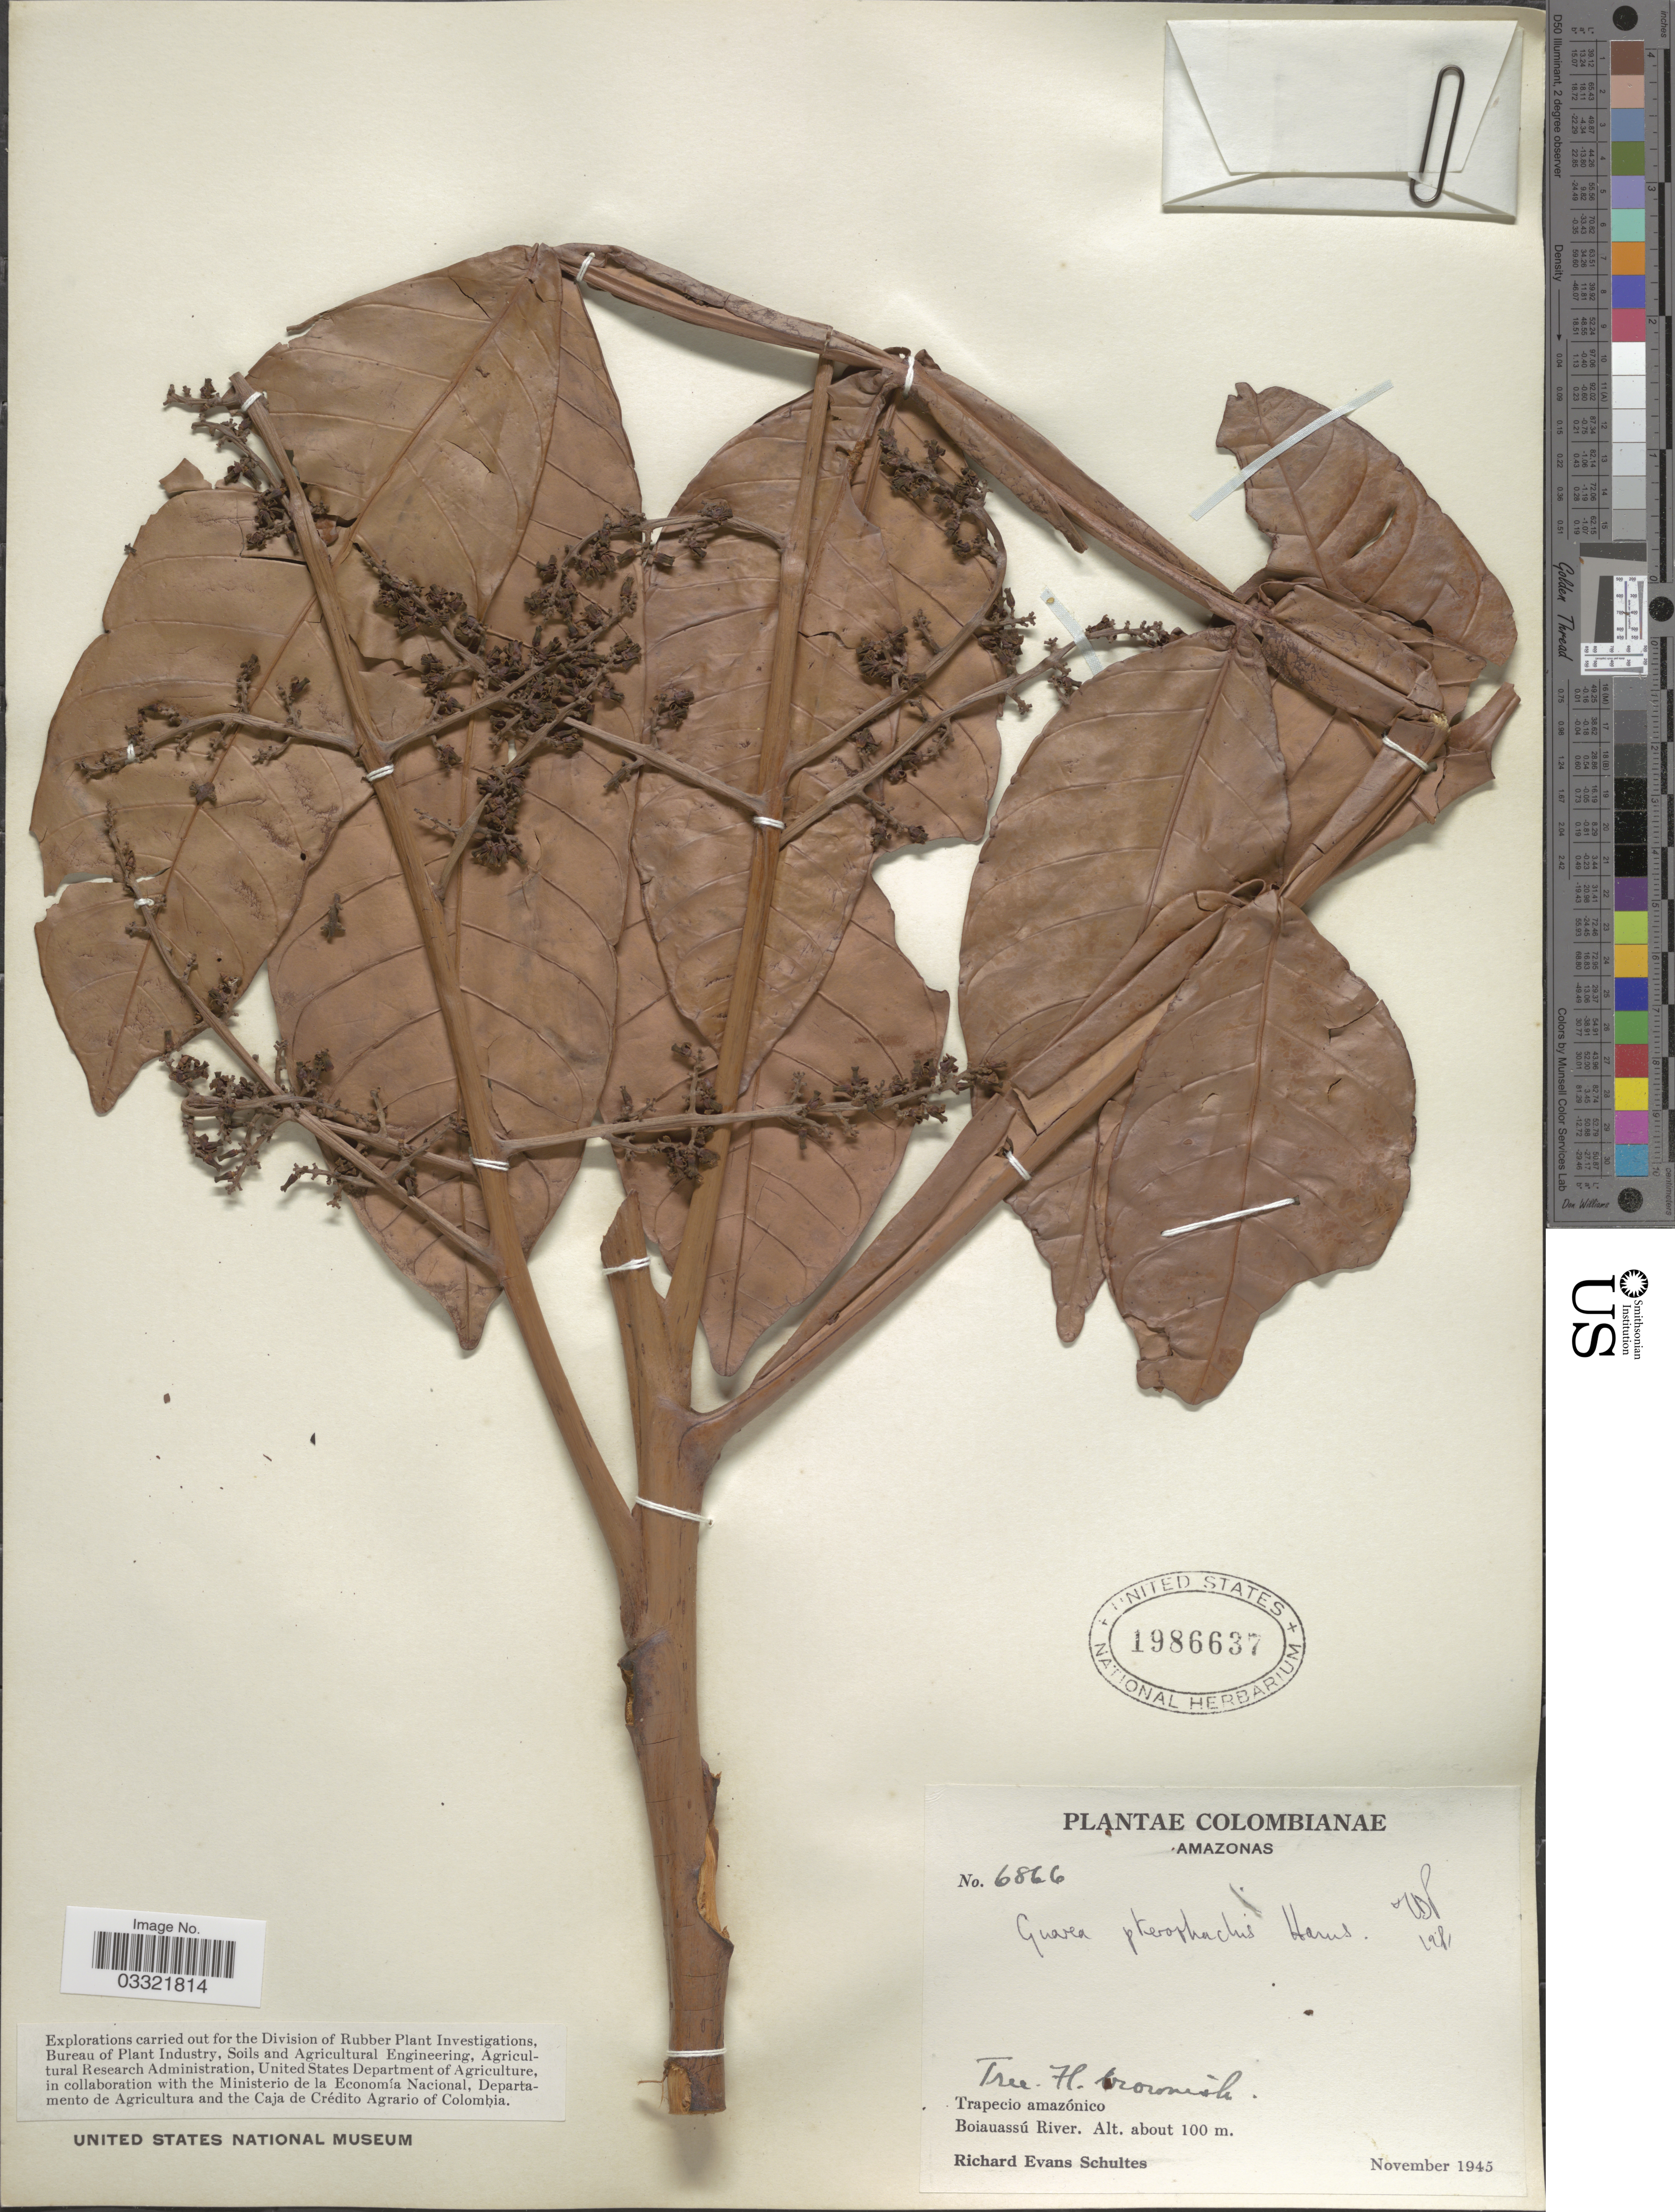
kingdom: Plantae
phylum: Tracheophyta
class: Magnoliopsida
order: Sapindales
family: Meliaceae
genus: Guarea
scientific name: Guarea pterorhachis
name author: Harms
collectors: R. E. Schultes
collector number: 6866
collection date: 1945-11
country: Colombia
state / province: Amazônas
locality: Trapecio amazónico. Boiauassú River.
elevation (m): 100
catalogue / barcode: US 1986637